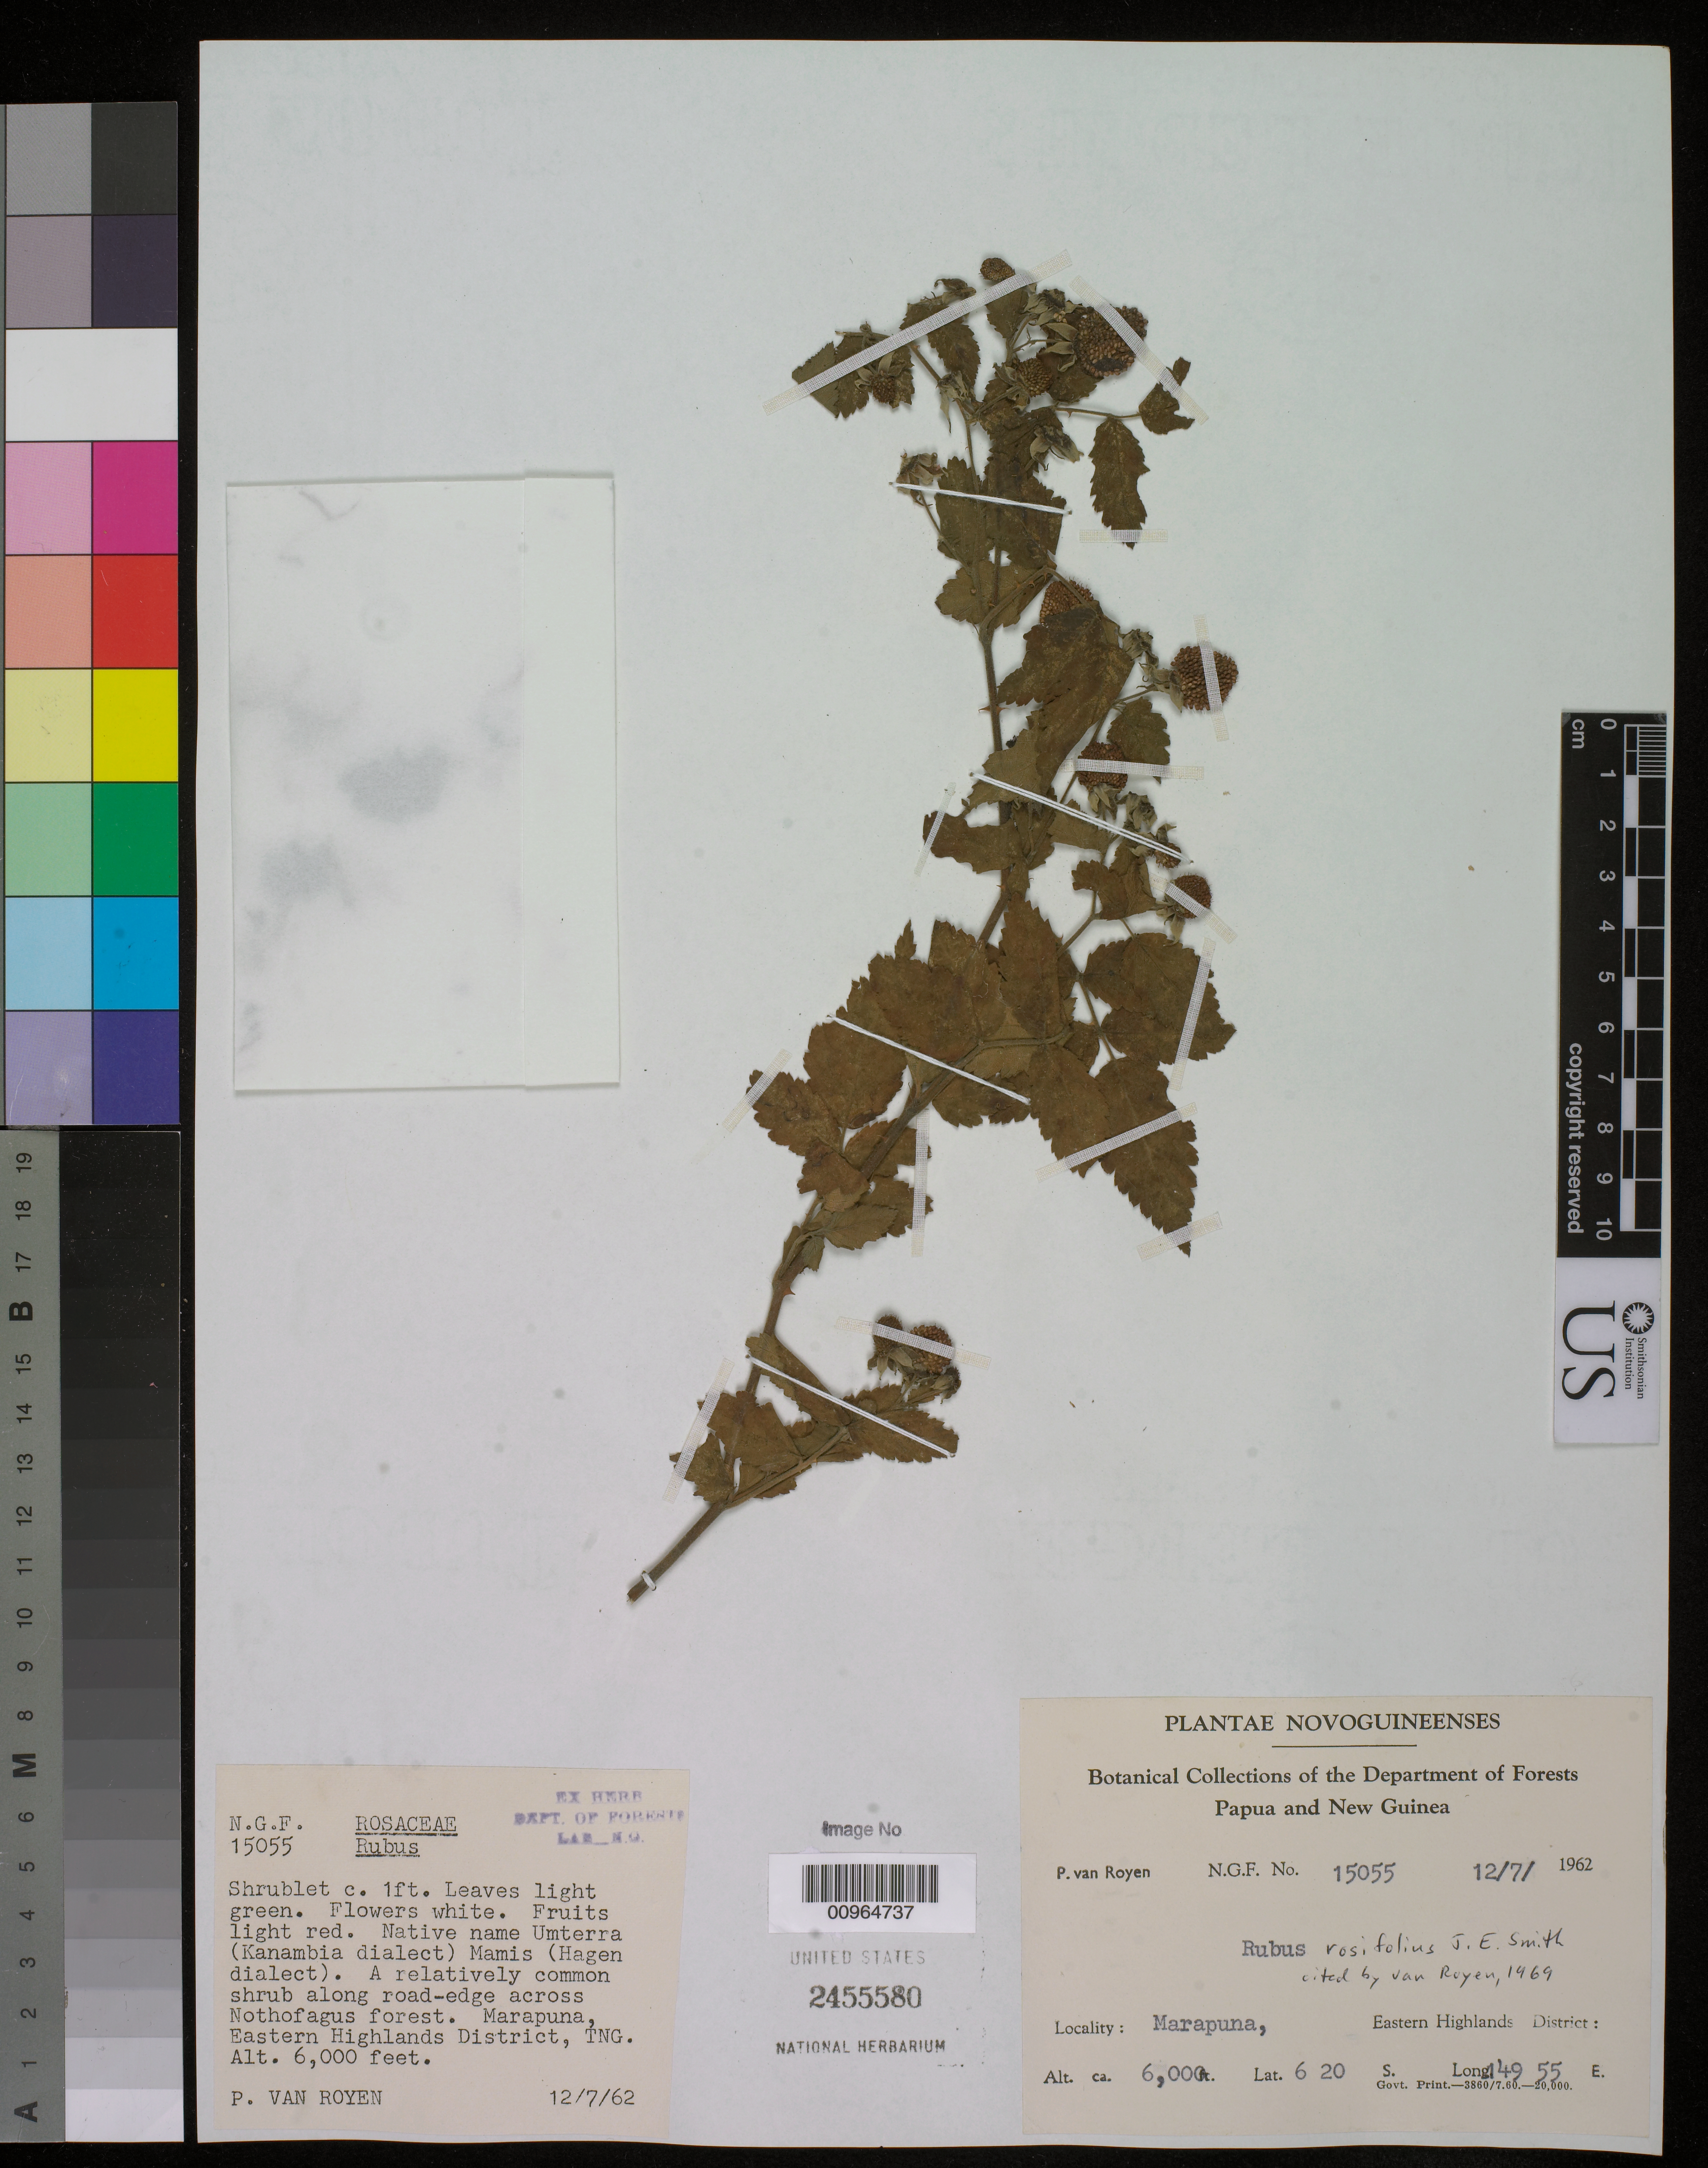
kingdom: Plantae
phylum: Tracheophyta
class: Magnoliopsida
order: Rosales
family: Rosaceae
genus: Rubus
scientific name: Rubus rosifolius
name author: Sm.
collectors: P. van Royen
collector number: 15055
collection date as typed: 12 Jul 1962 or 07 Dec 1962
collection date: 1962-07-12 or 1962-12-07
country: Papua New Guinea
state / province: Eastern Highlands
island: New Guinea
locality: Marapuna, Eastern Highlands District, TNG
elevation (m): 1829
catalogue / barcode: US 2455580